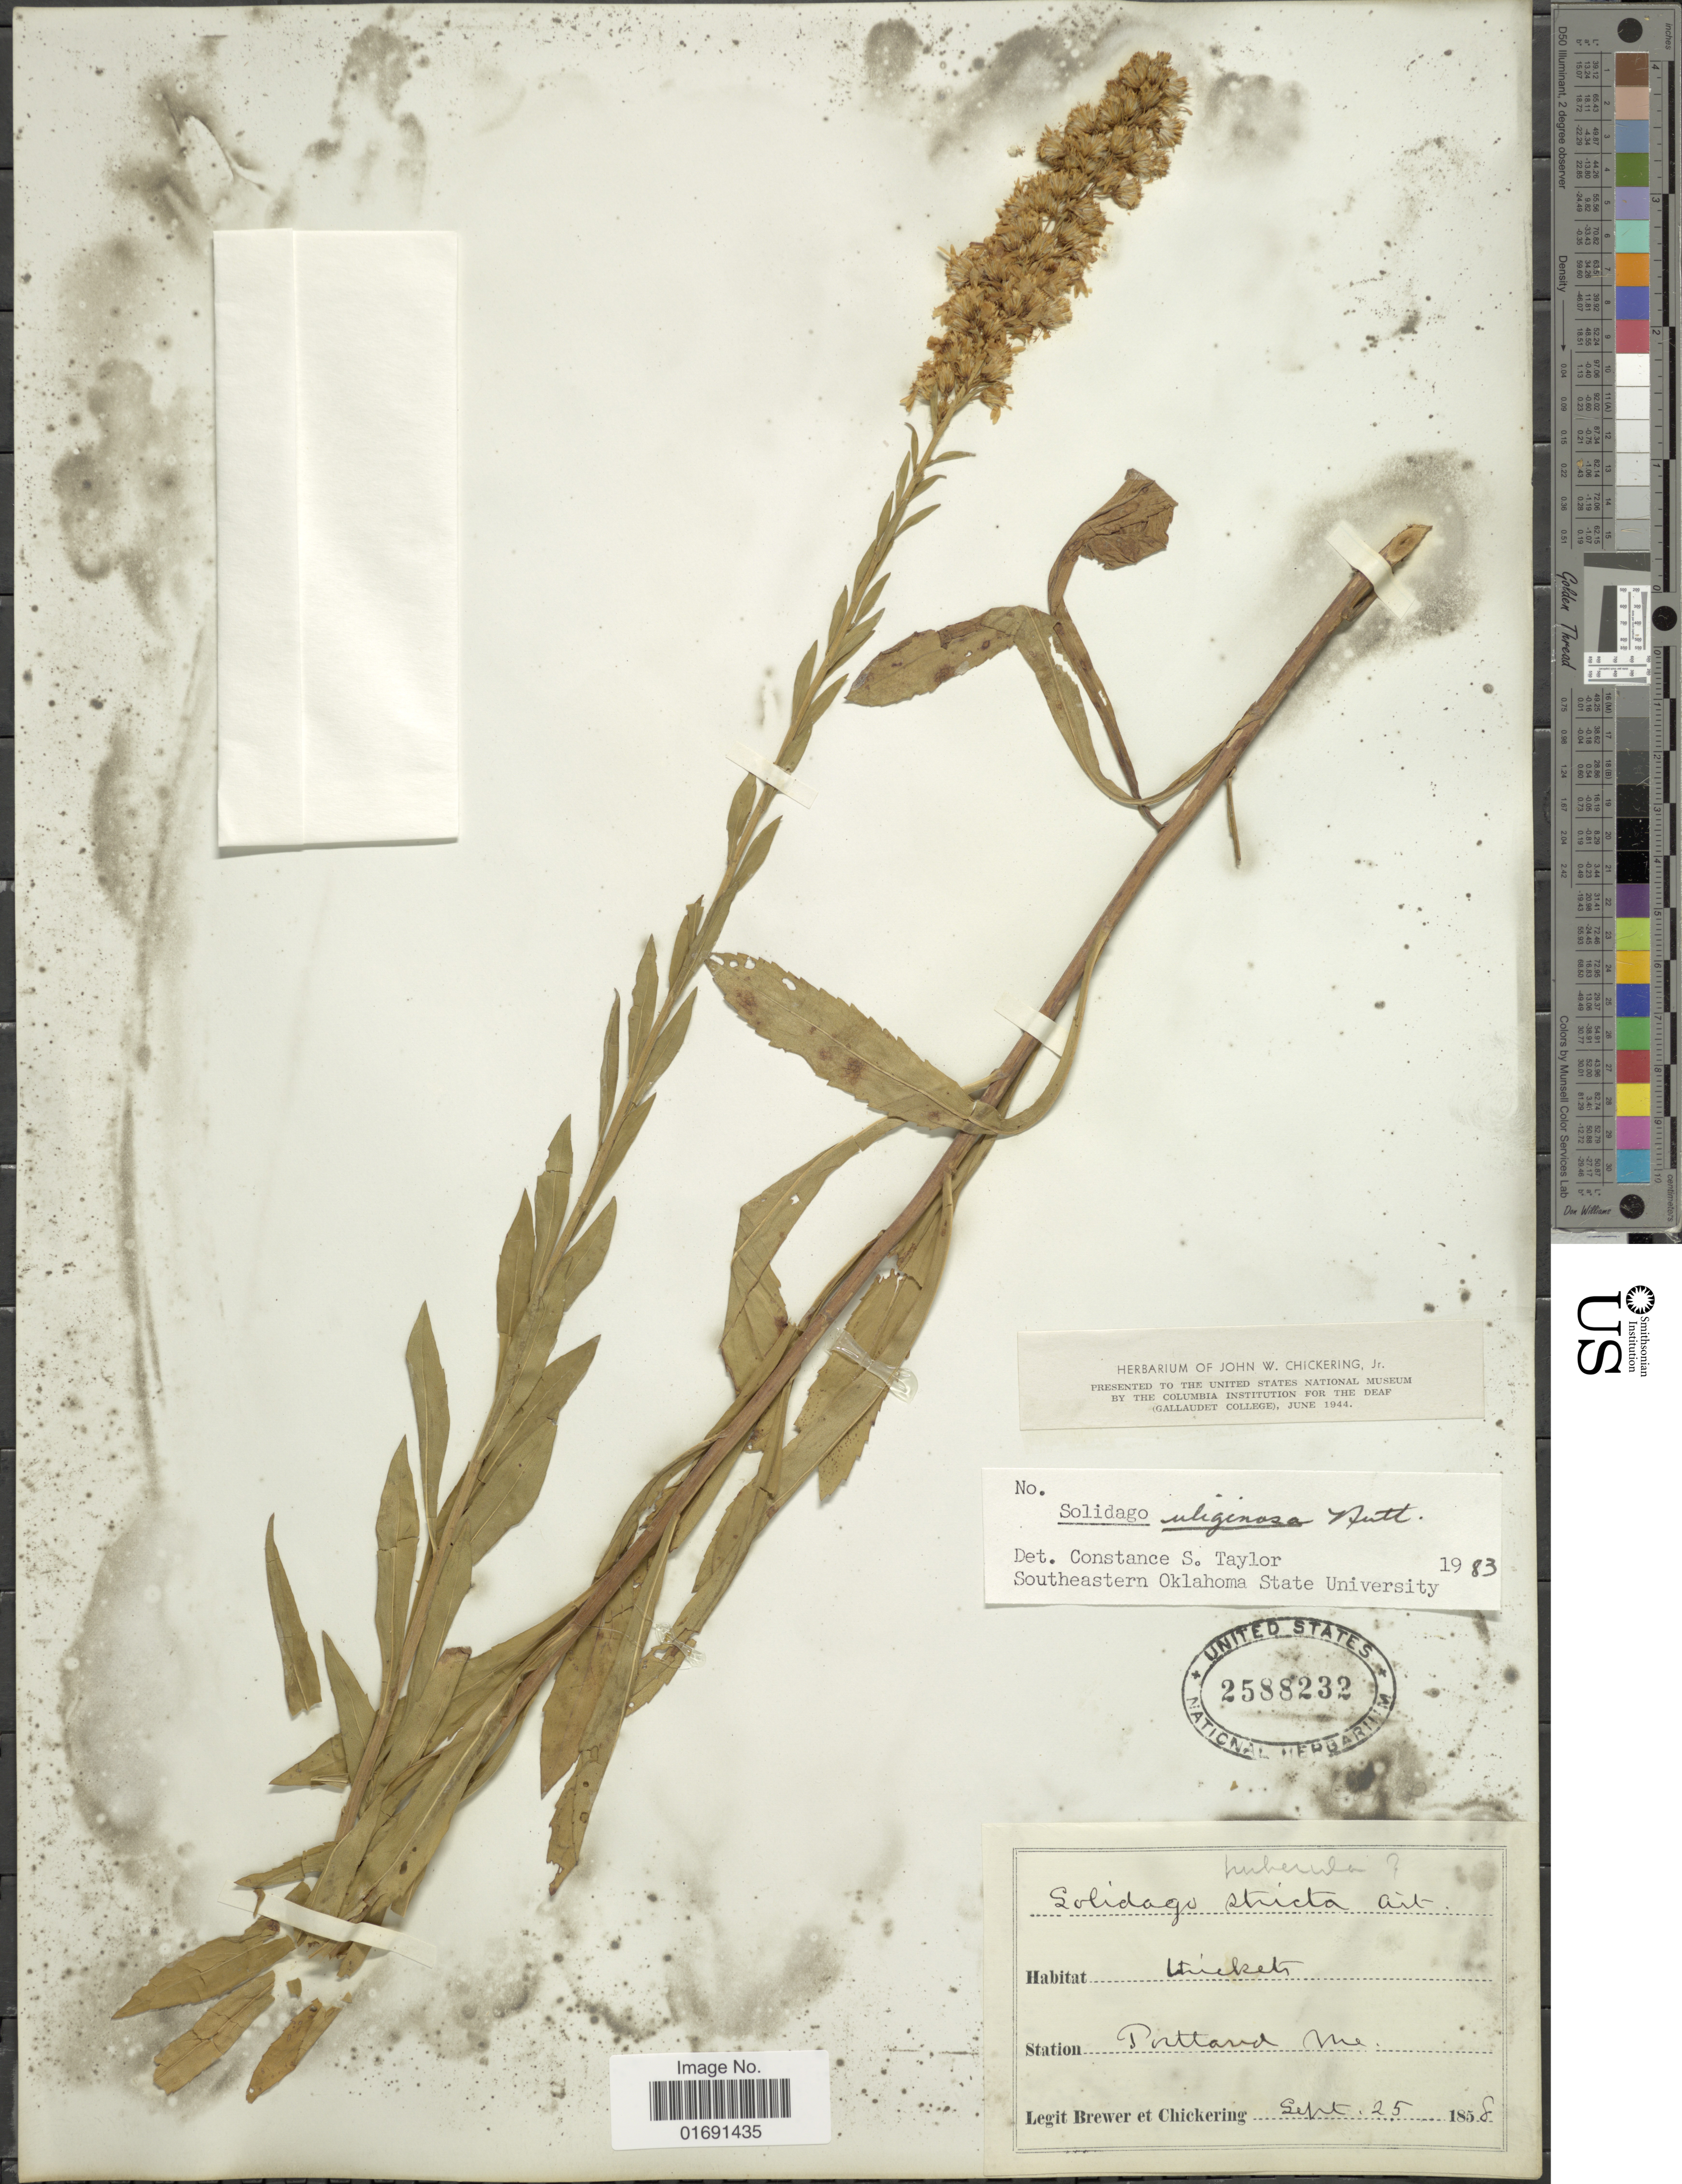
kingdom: Plantae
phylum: Tracheophyta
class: Magnoliopsida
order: Asterales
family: Asteraceae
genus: Solidago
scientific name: Solidago uniligulata var. neglecta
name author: Fernald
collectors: -. Brewer & -. Chickering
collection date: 1858-09-25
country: United States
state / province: Maine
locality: Porttland, Me.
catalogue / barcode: US 2588232